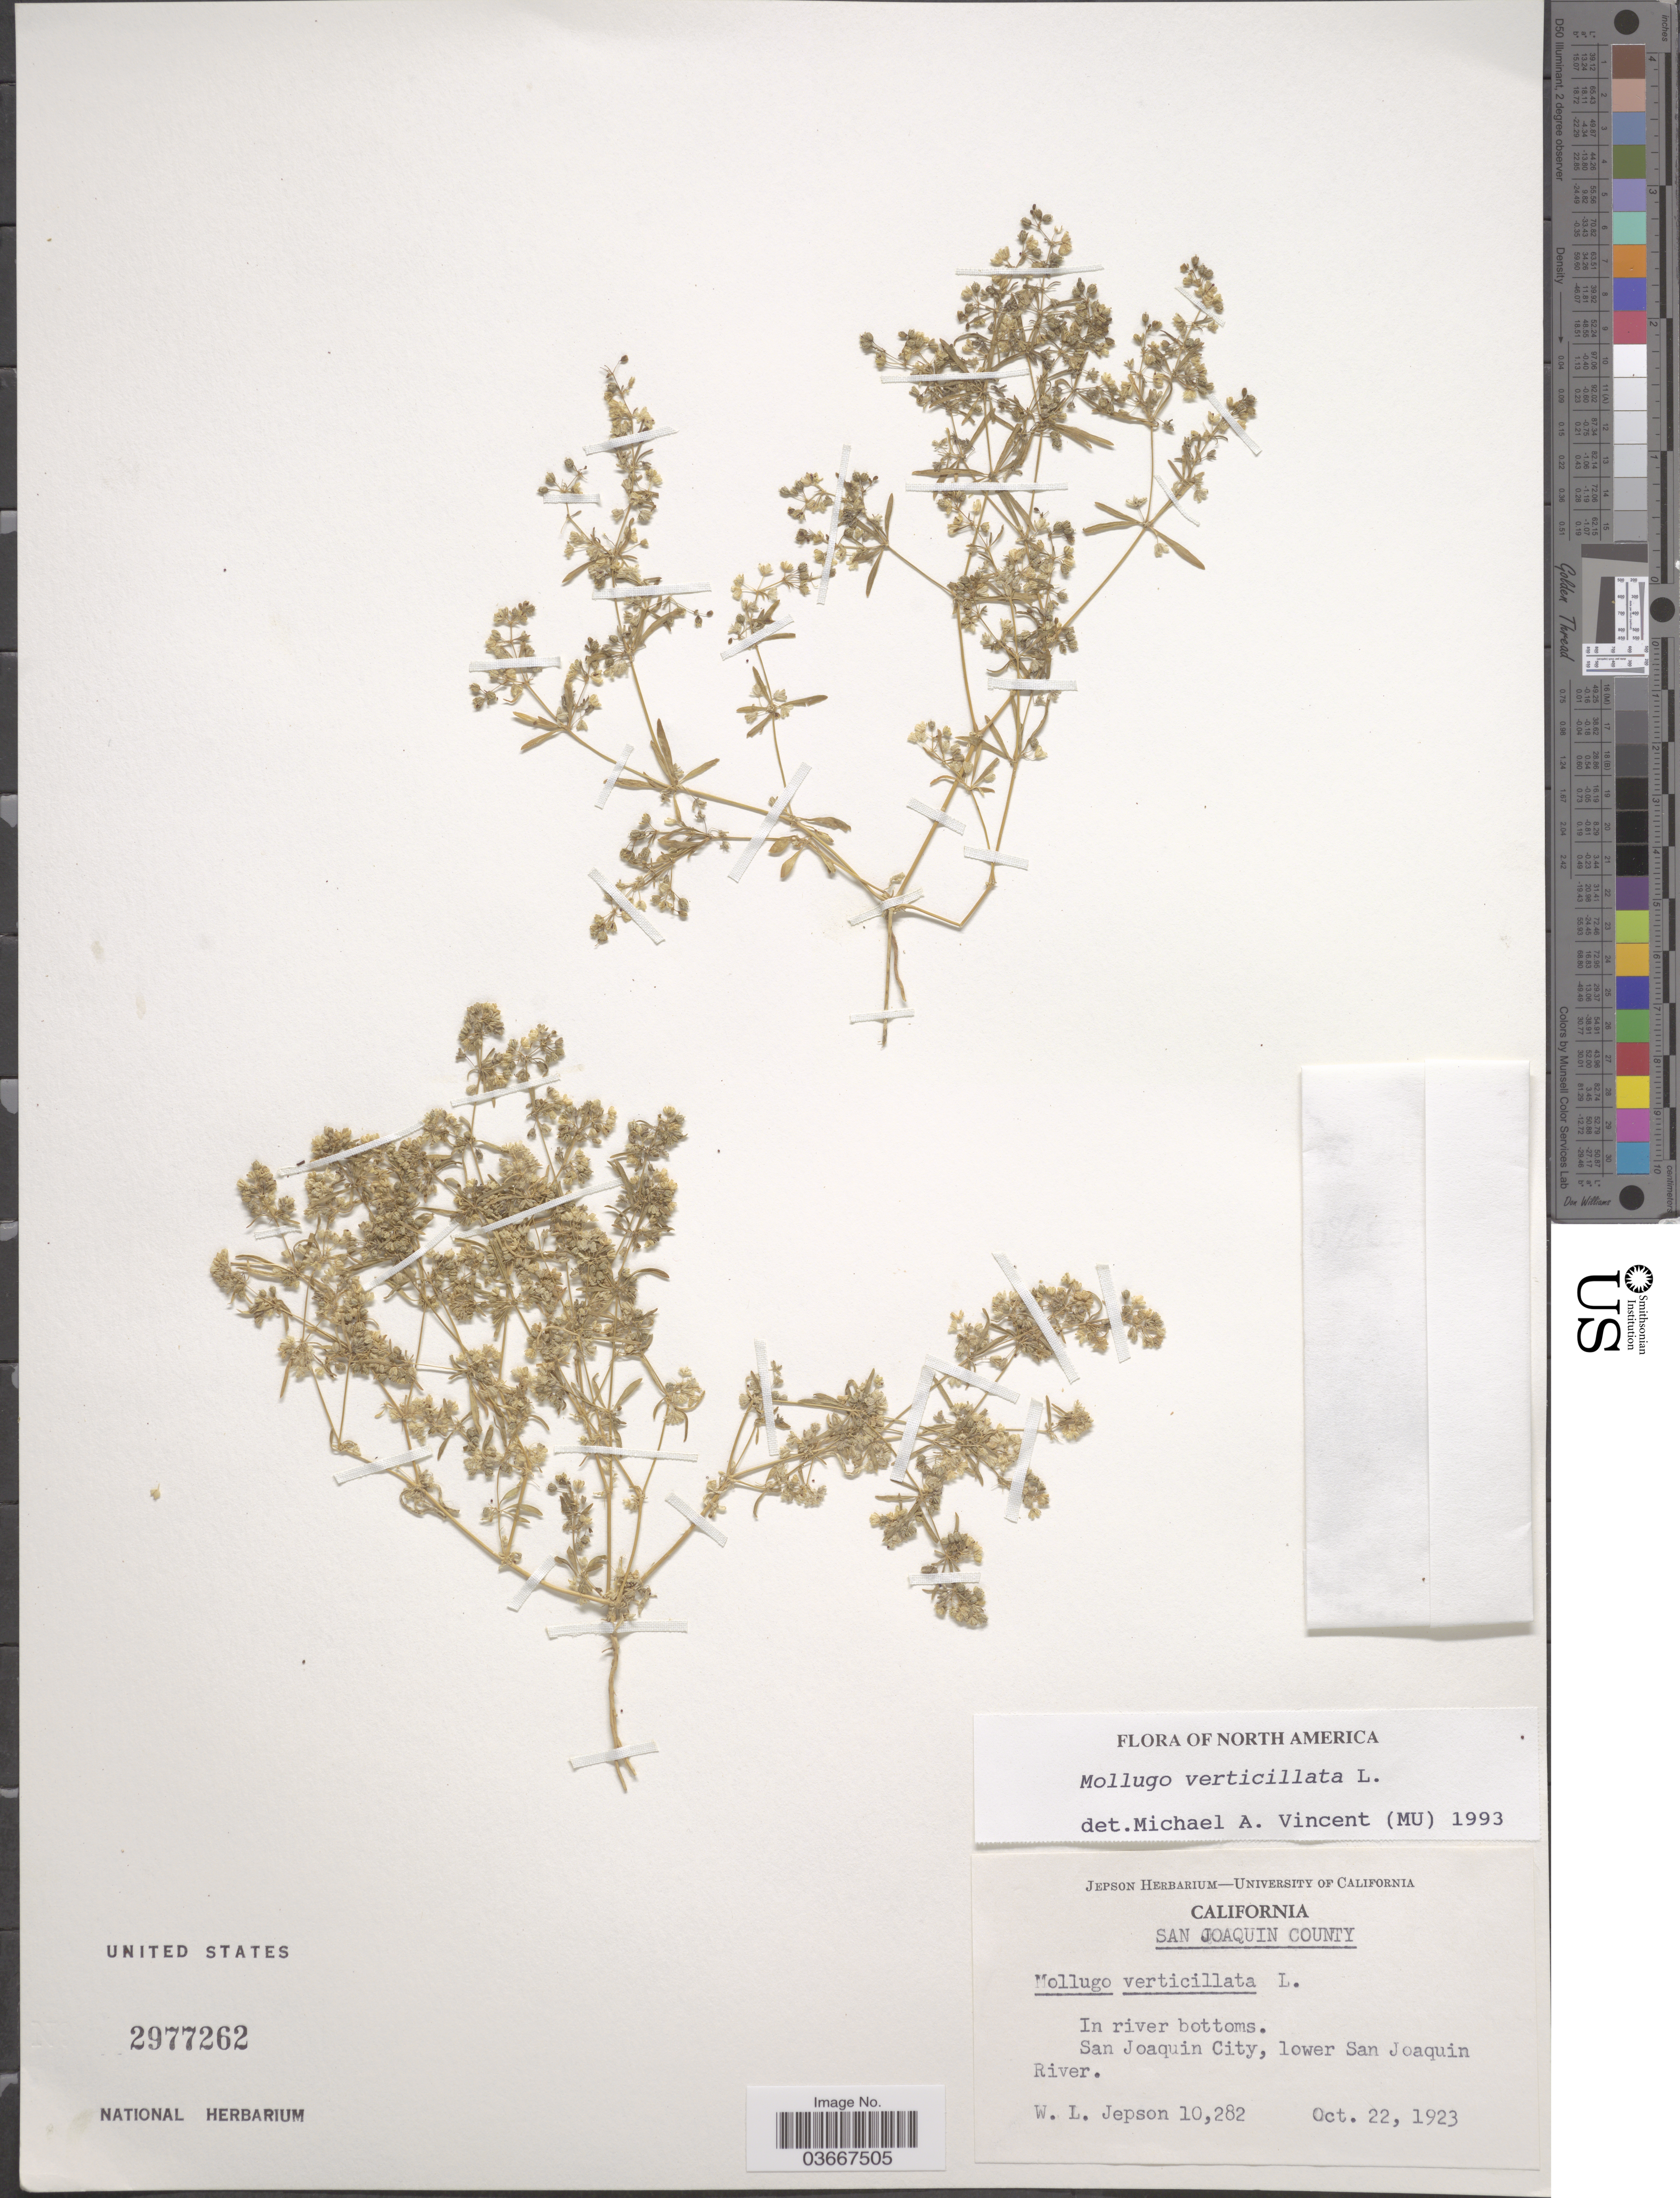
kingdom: Plantae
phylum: Tracheophyta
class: Magnoliopsida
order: Caryophyllales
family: Molluginaceae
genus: Mollugo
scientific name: Mollugo verticillata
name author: L.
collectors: W. L. Jepson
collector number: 10282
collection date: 1923-10-22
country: United States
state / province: California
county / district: San Joaquin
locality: San Joaquin County. In river bottoms. San Joaquin City, lower San Joaquin River.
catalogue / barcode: US 2977262